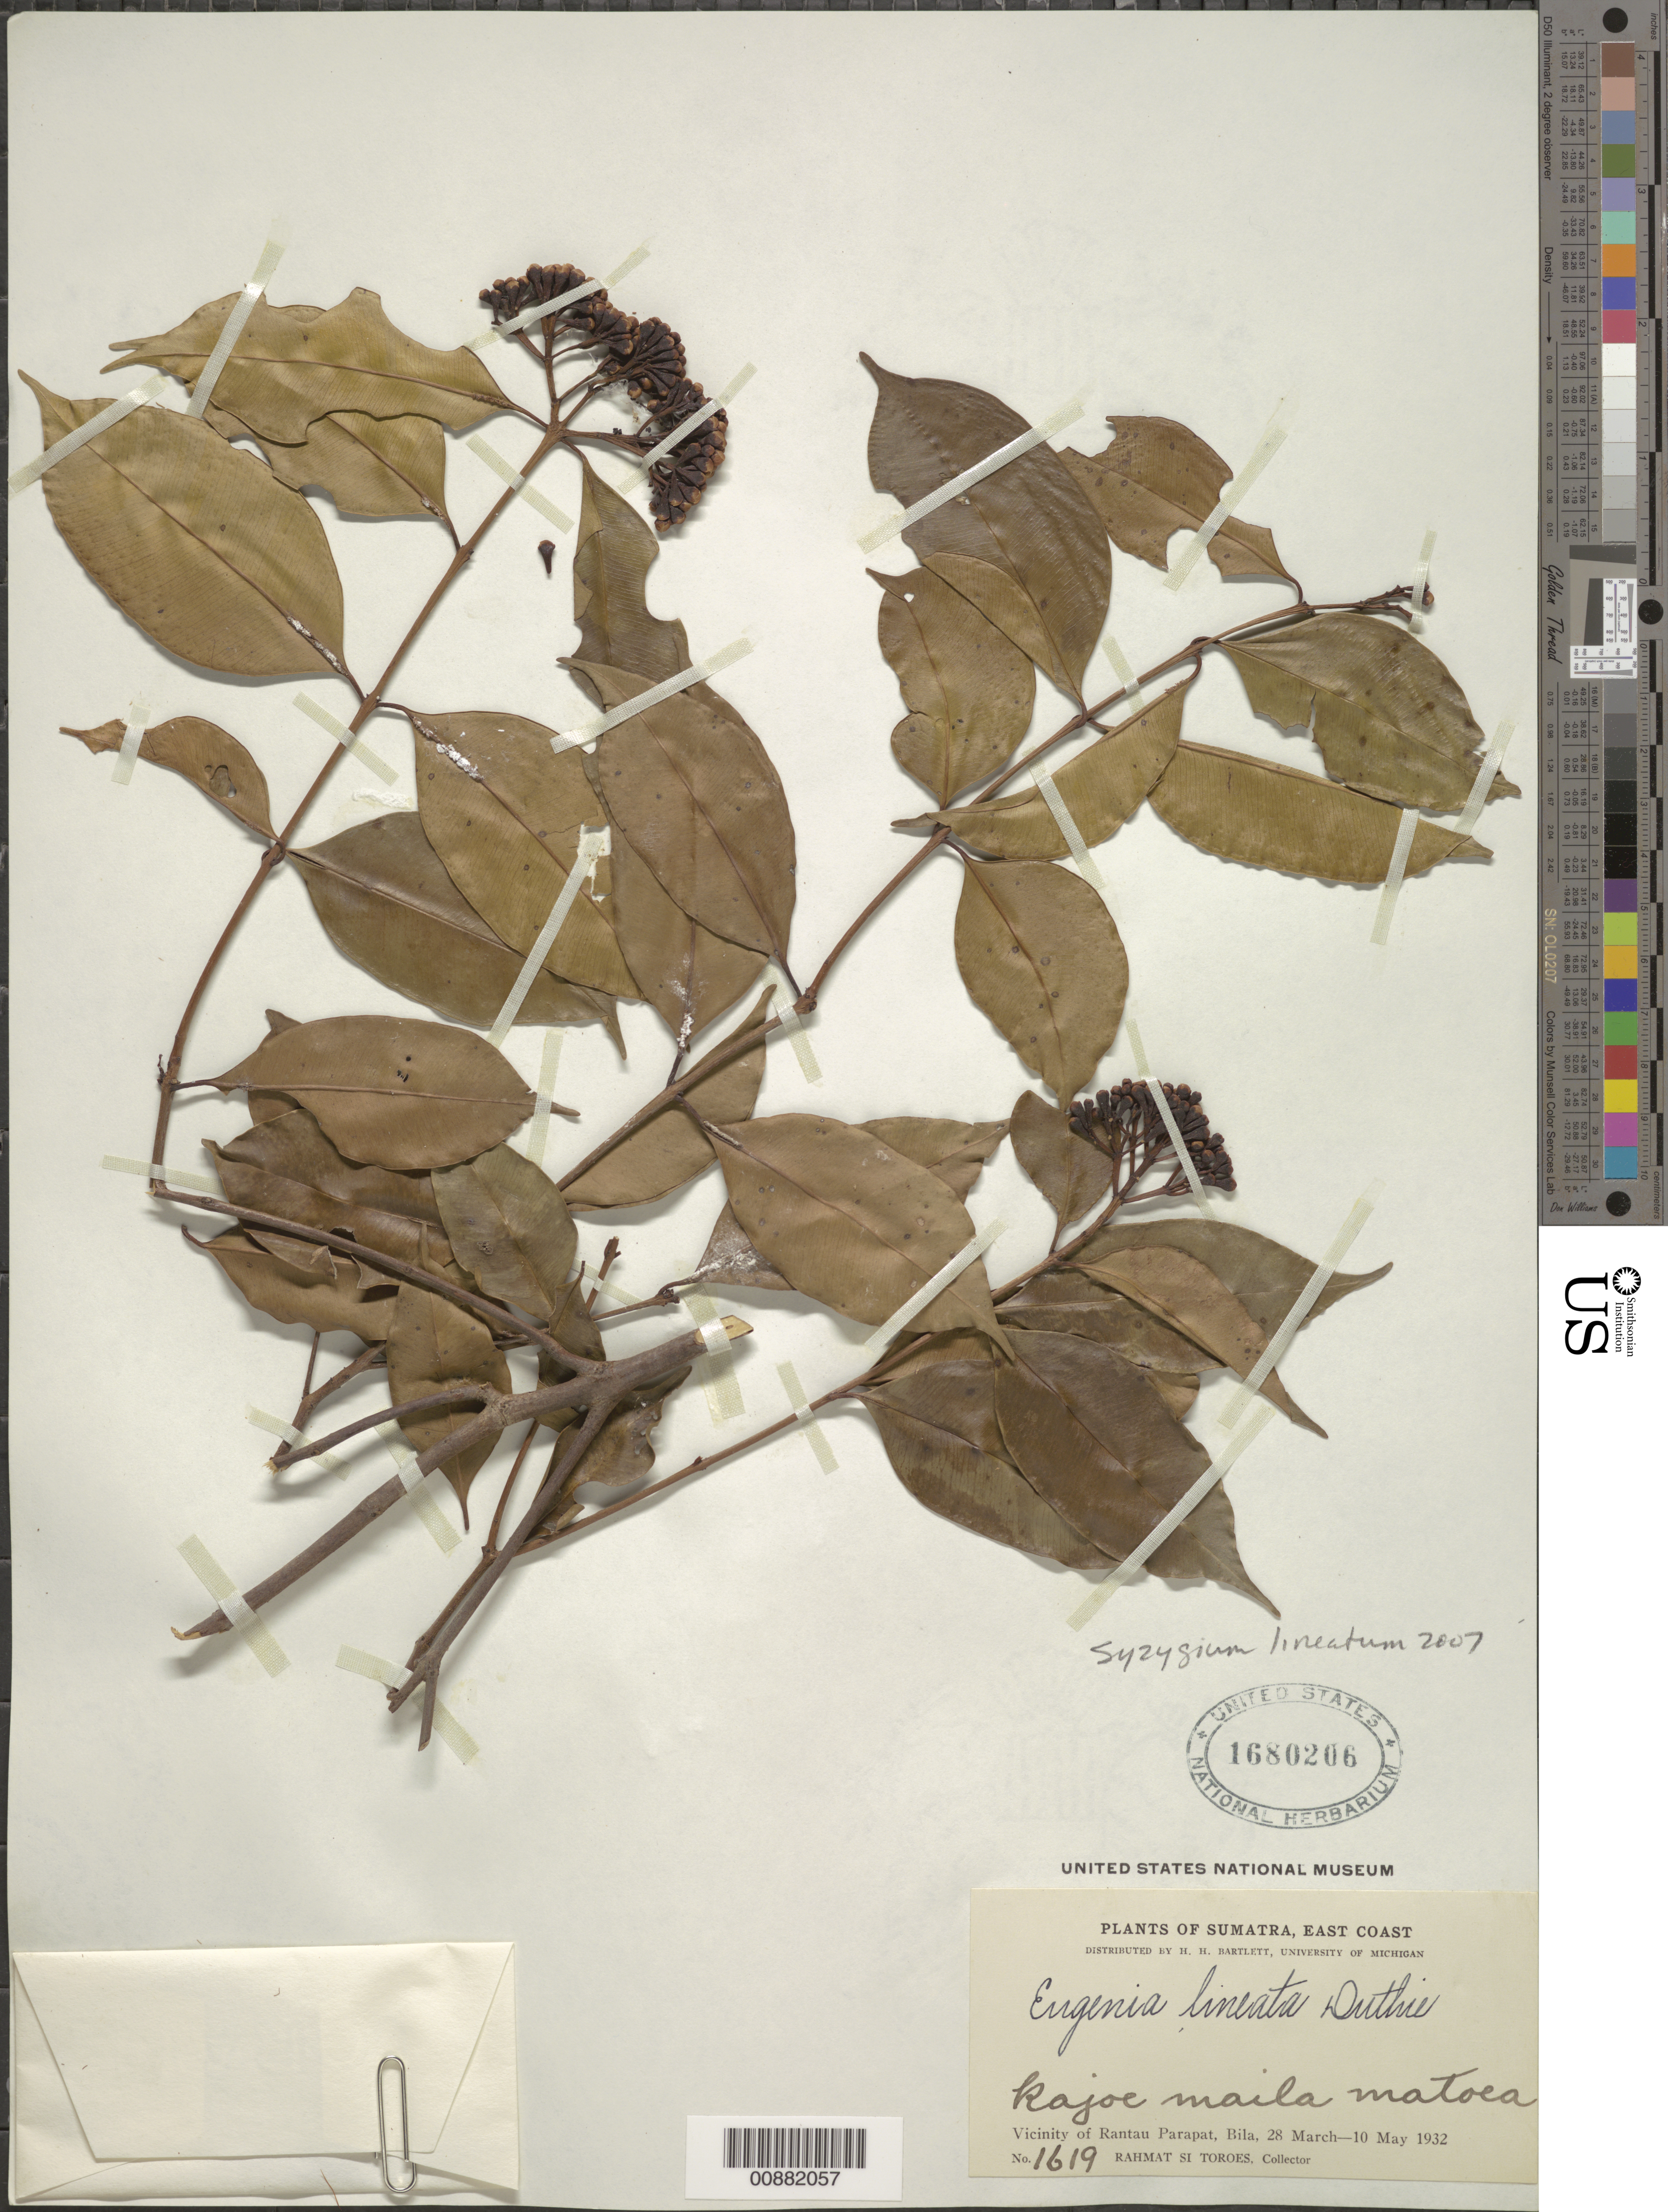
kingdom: Plantae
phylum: Tracheophyta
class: Magnoliopsida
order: Myrtales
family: Myrtaceae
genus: Syzygium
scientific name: Syzygium cerasiforme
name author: (Blume) Merr. & L.M. Perry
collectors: Rahmat Si Boeea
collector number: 1619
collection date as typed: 28 Mar 1932 to 10 May 1932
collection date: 1932-03-28/1932-05-10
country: Indonesia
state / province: Maluku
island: Halmahera I.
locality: Vicinity of Rantau Parapat, Bila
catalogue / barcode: US 1680206